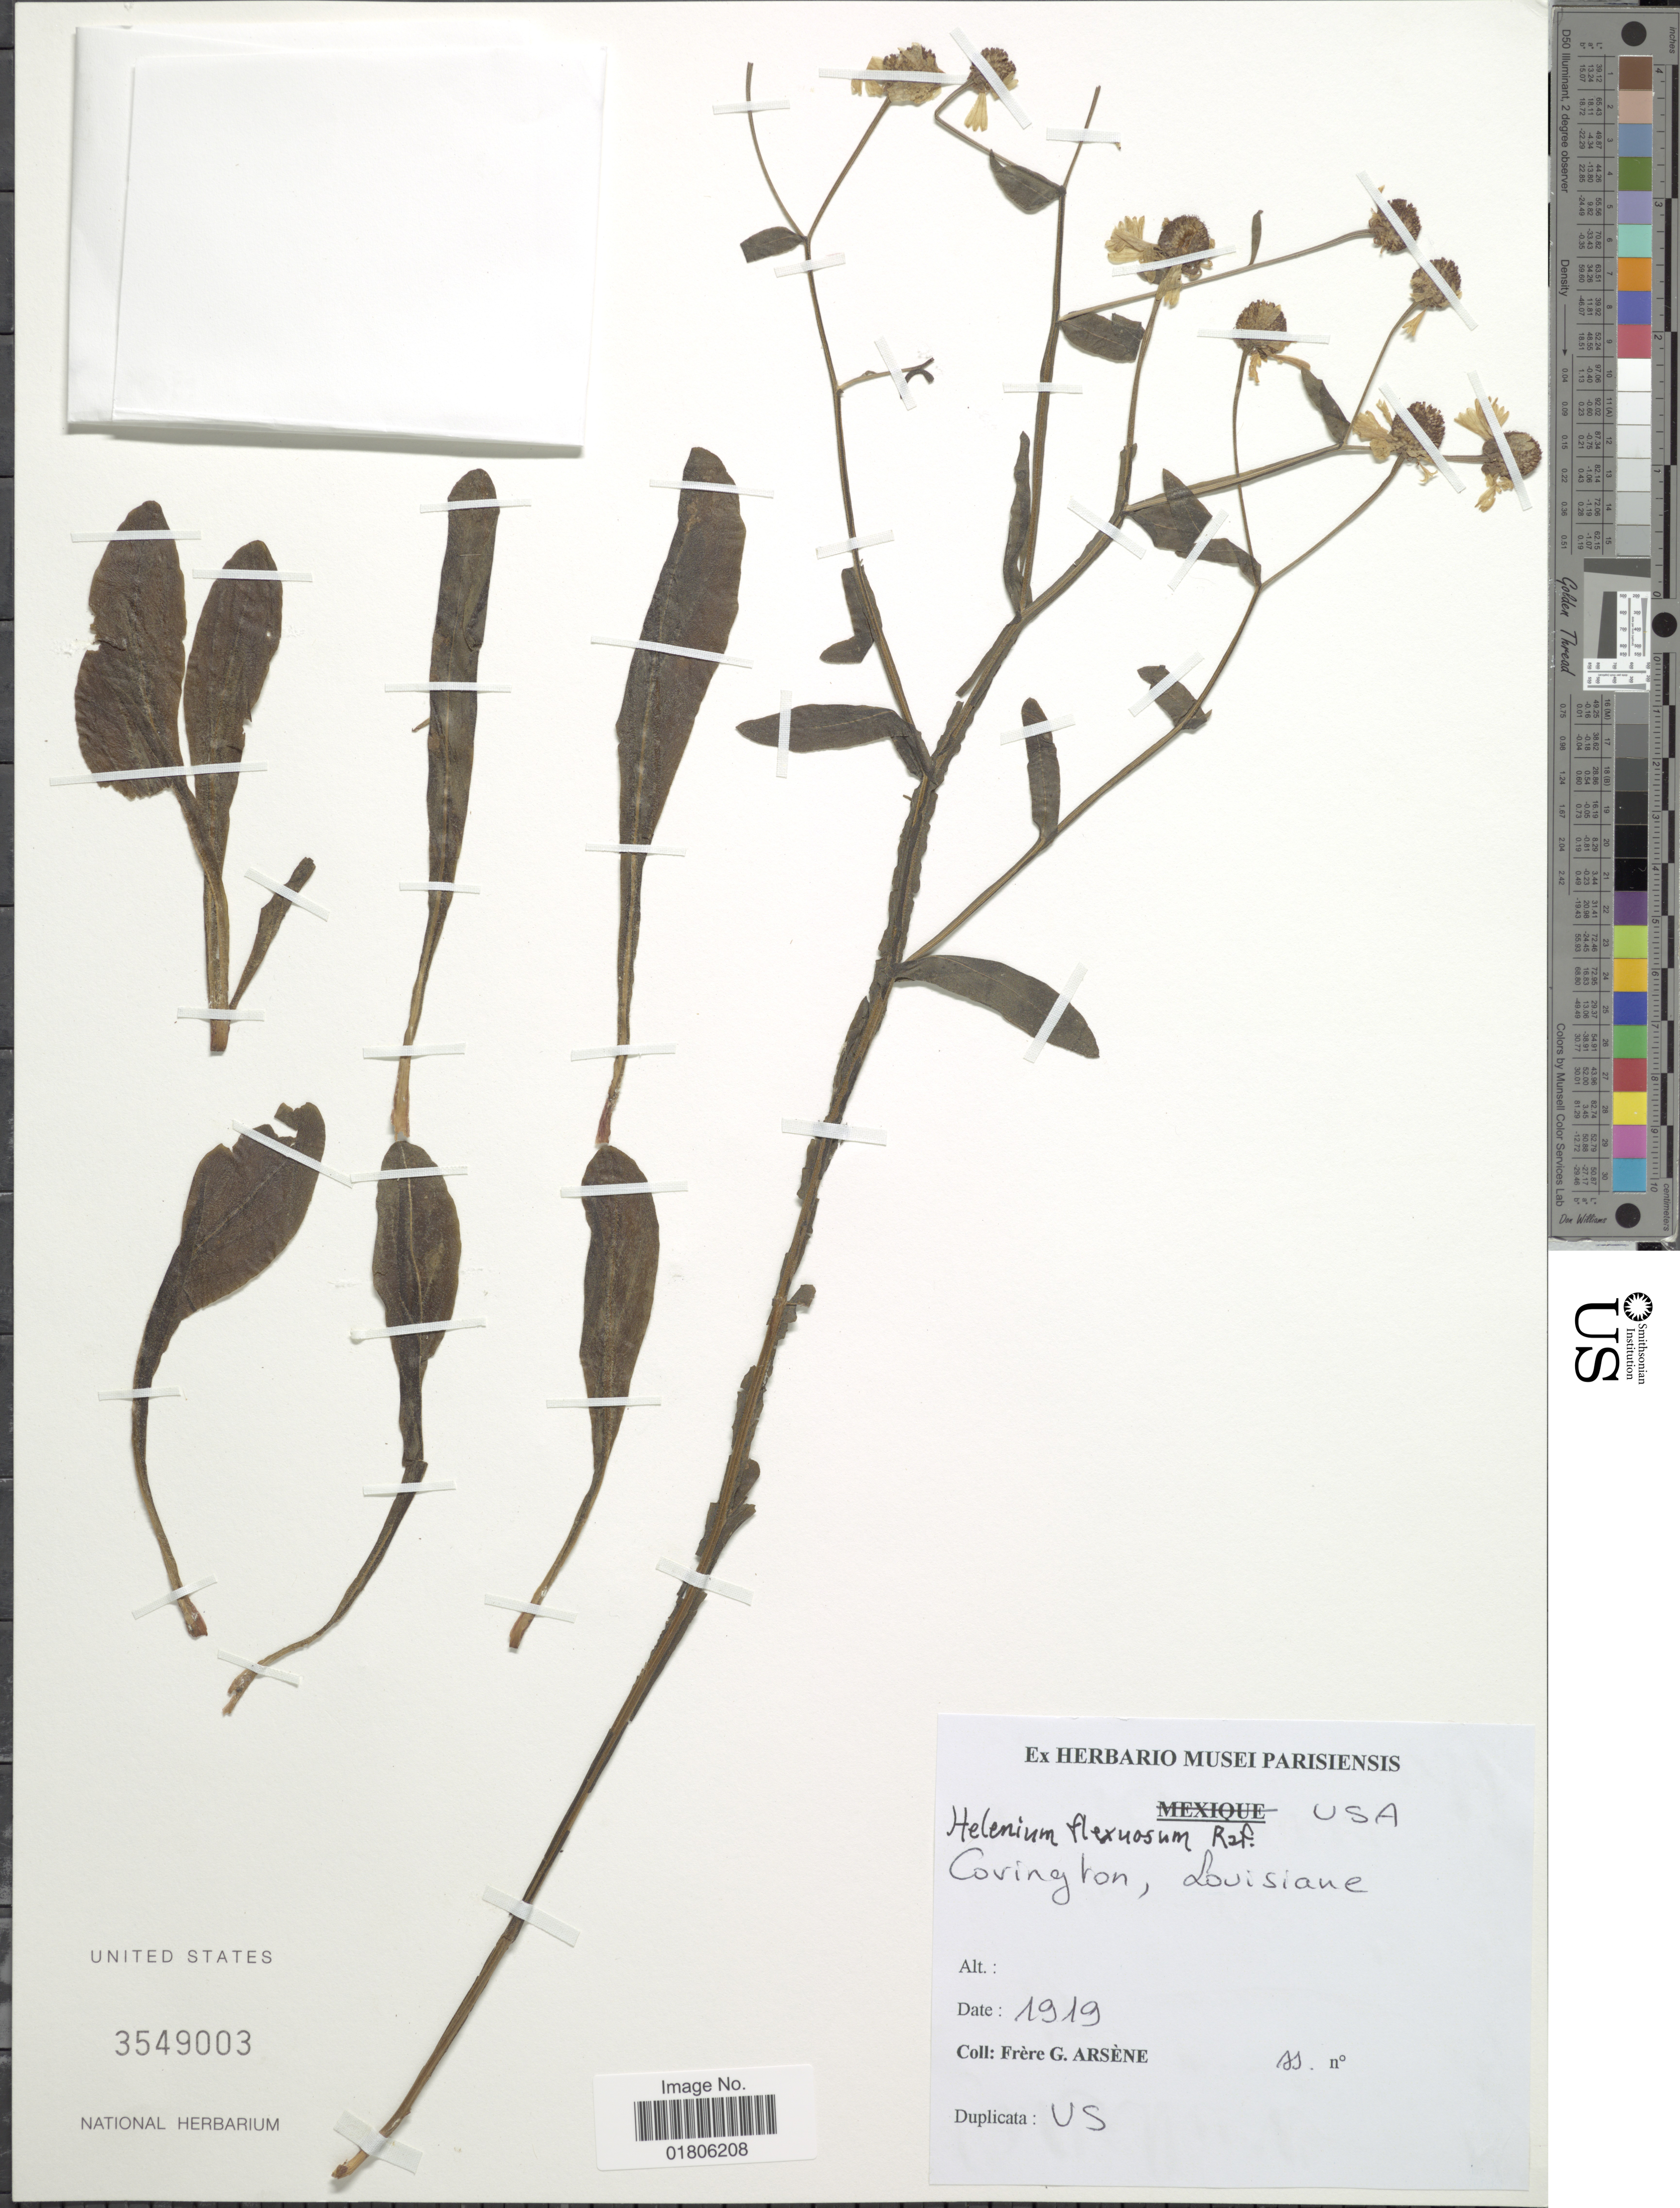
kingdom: Plantae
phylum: Tracheophyta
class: Magnoliopsida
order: Asterales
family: Asteraceae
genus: Helenium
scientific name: Helenium flexuosum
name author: Raf.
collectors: Bro. G. Arsène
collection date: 1919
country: United States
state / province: Louisiana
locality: Covington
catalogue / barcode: US 3549003